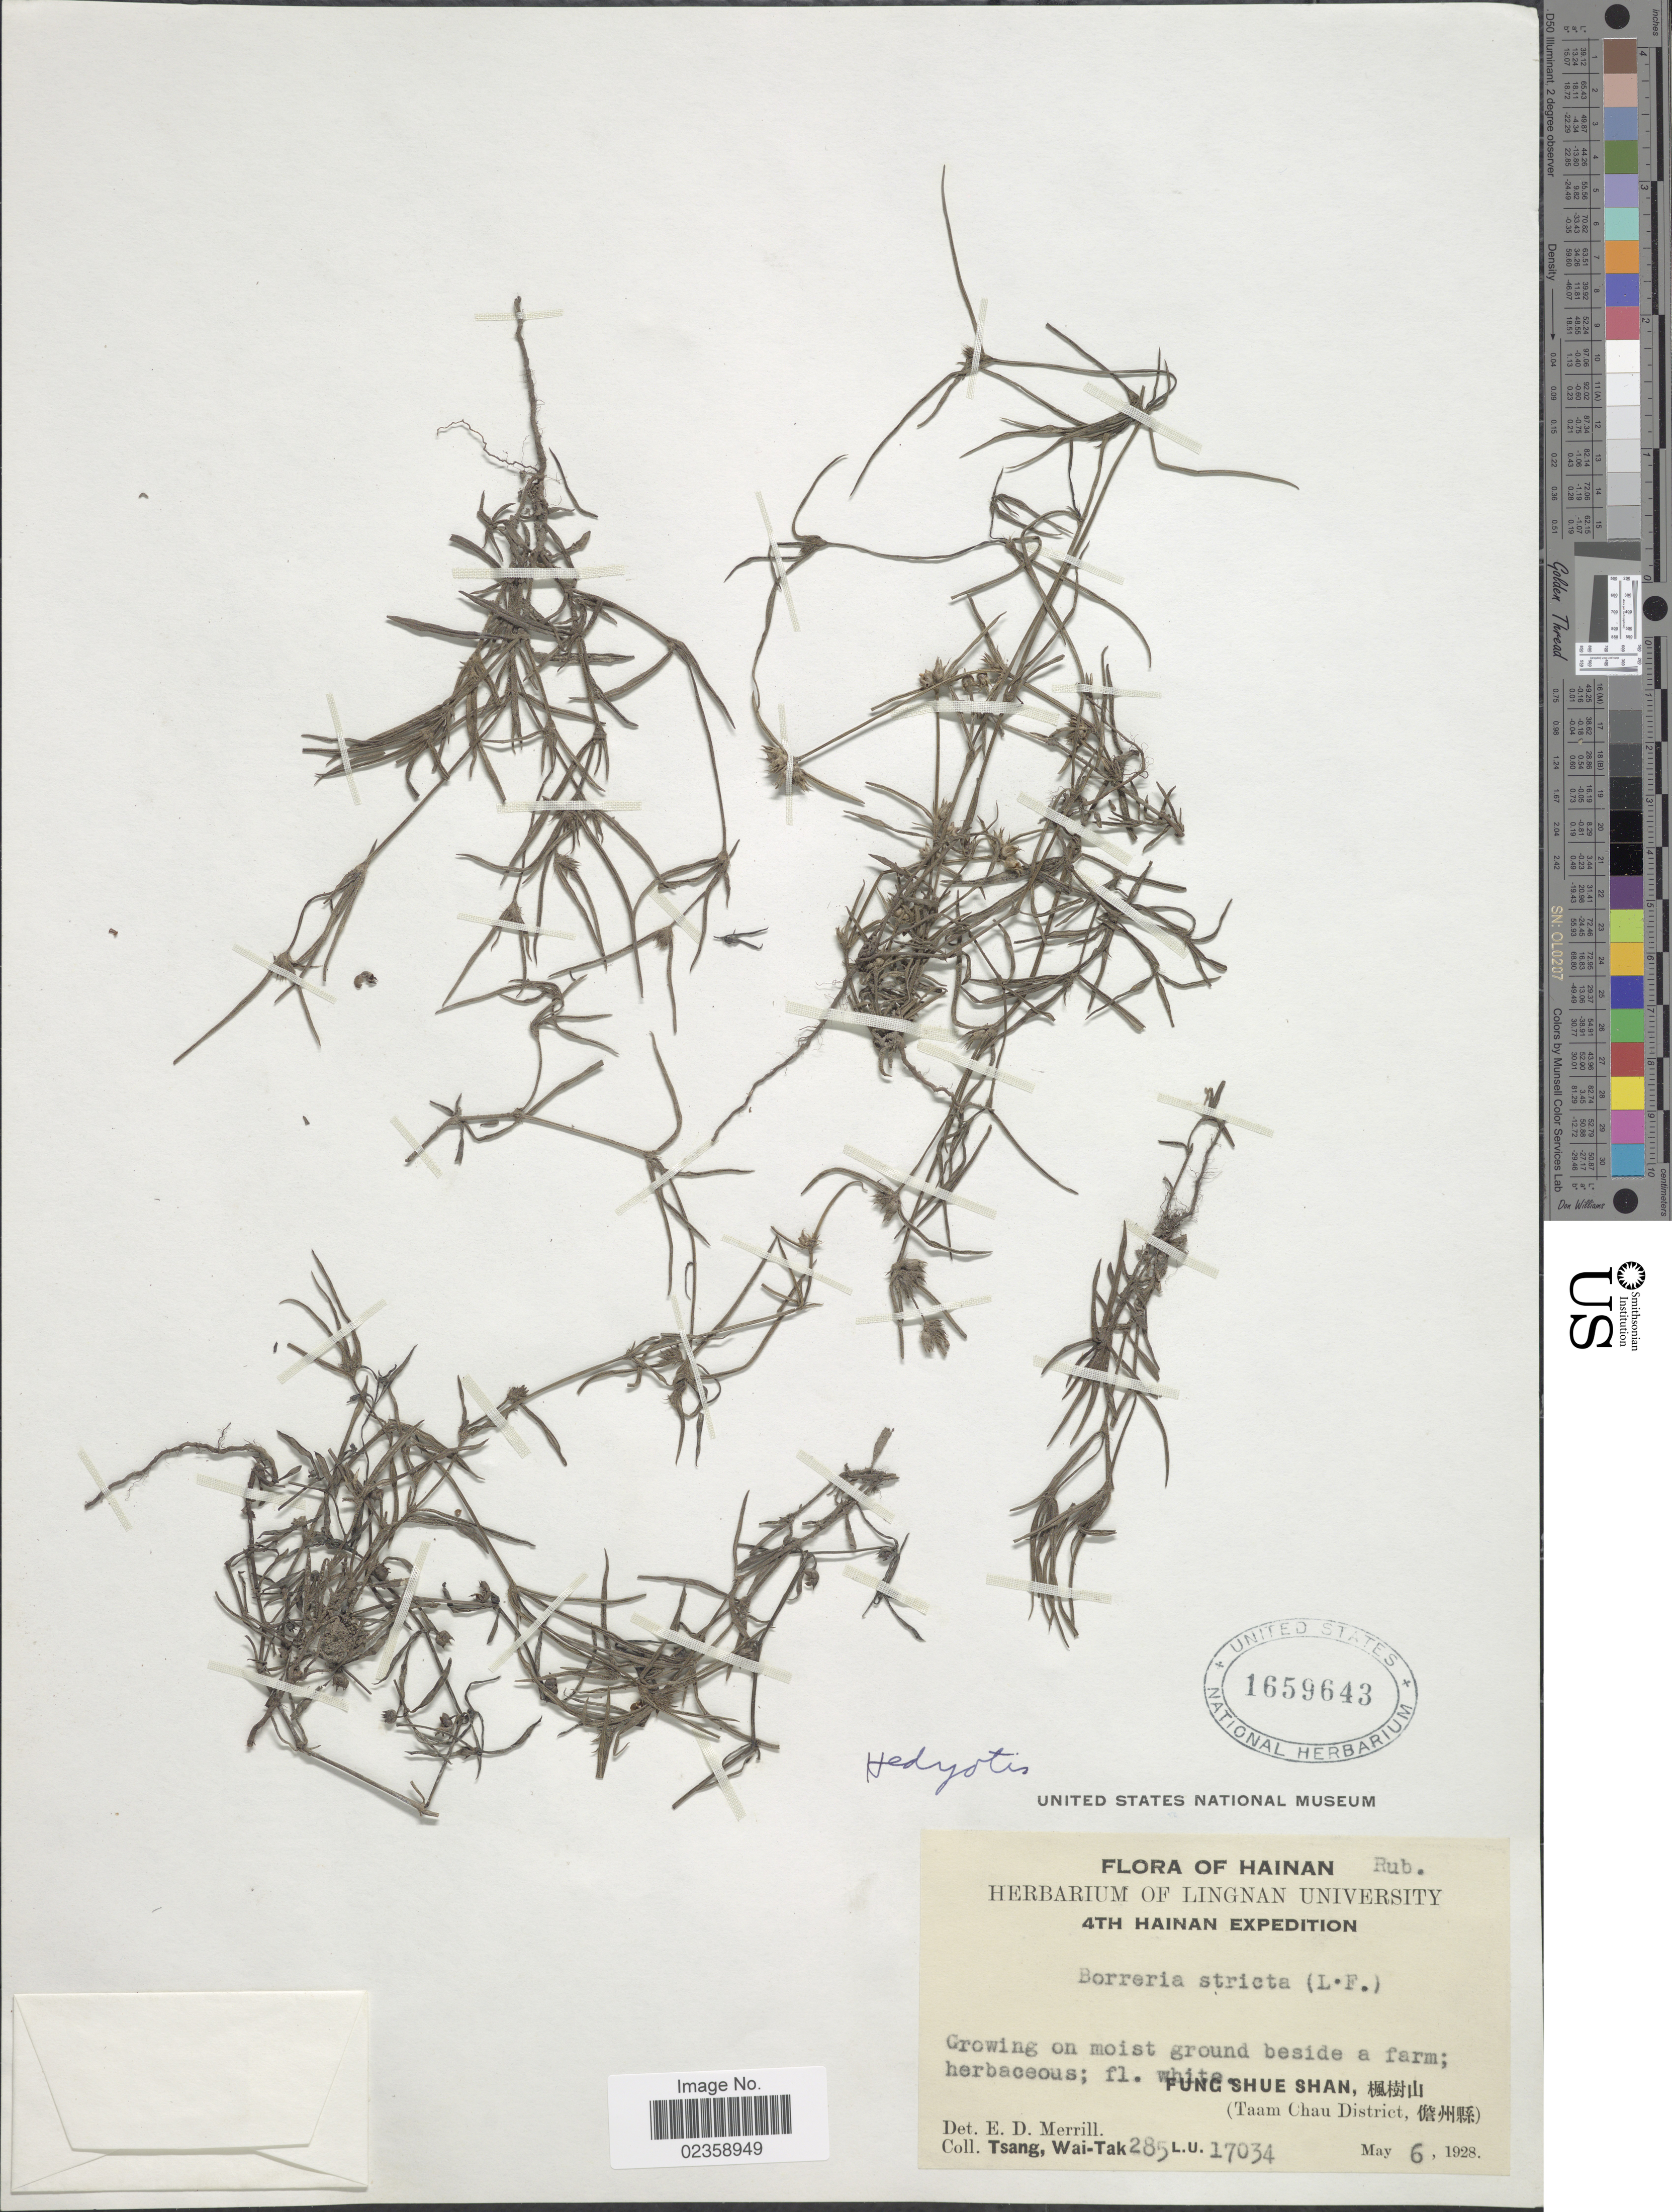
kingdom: Plantae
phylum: Tracheophyta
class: Magnoliopsida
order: Gentianales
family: Rubiaceae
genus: Oldenlandia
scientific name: Oldenlandia sp.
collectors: W. T. Tsang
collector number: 285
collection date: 1928-05-06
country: China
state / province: Hainan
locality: Fung Shue Shan. (Taamk Chau District)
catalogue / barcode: US 1659643